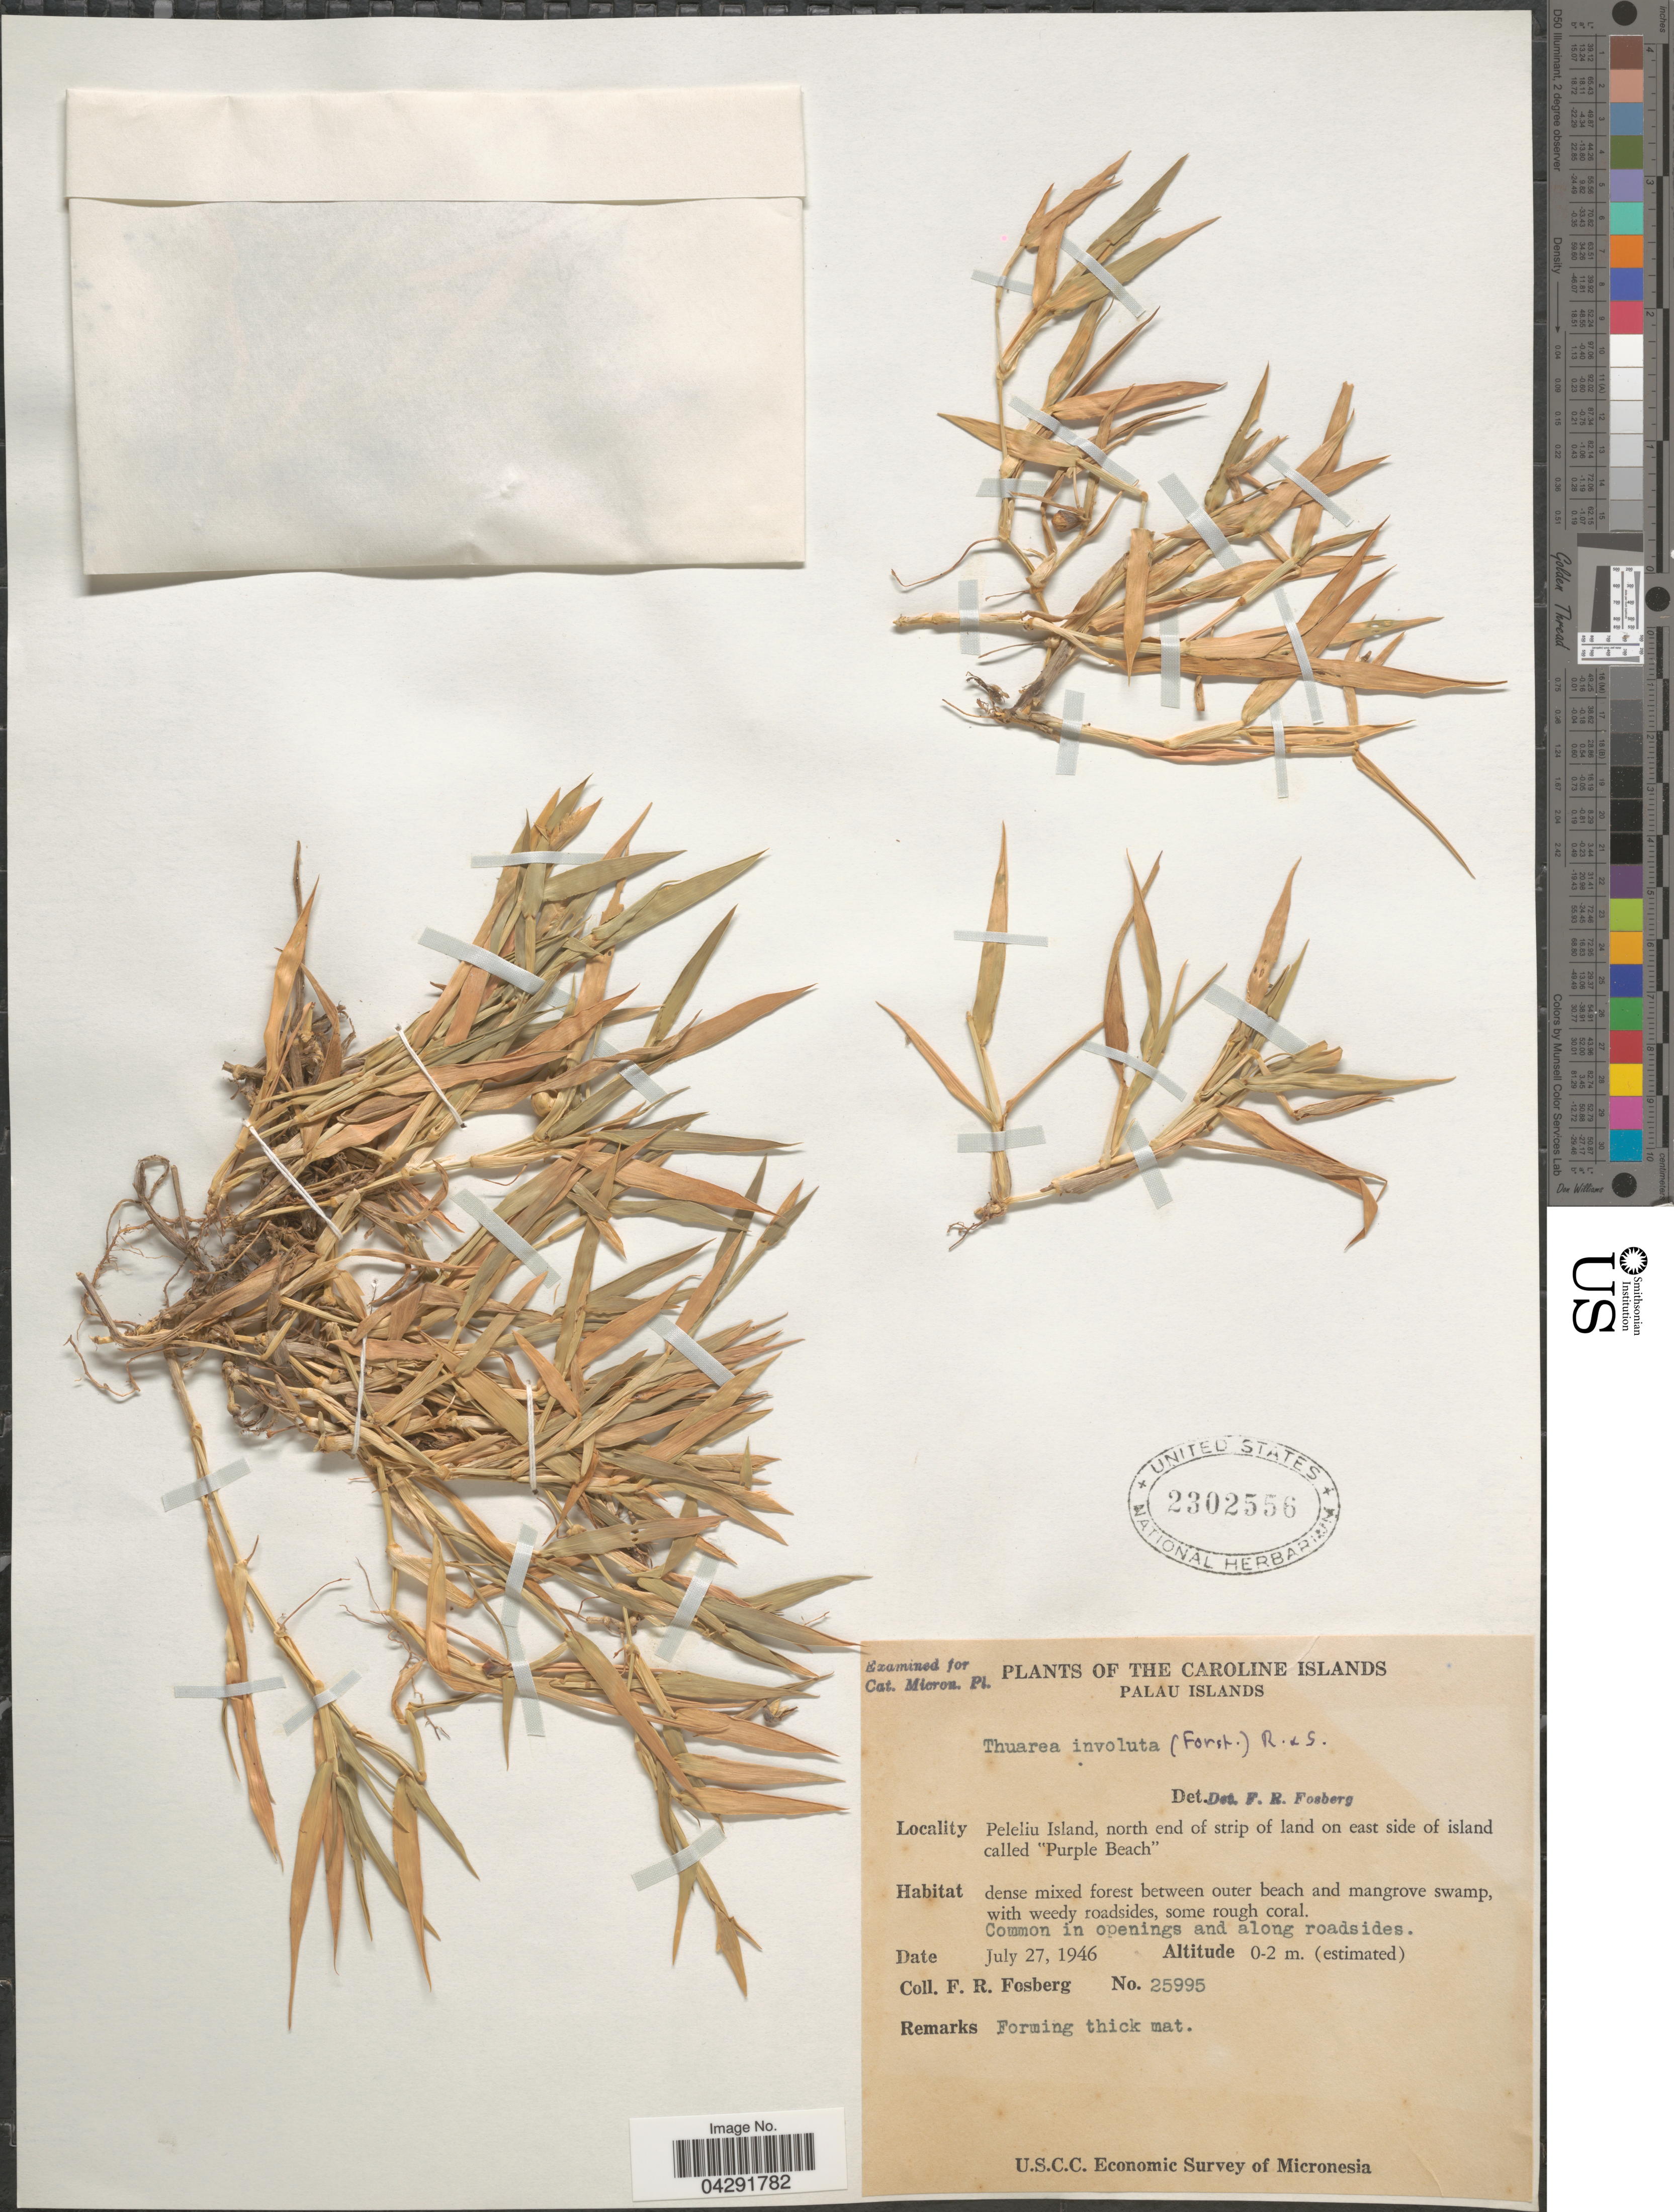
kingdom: Plantae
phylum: Tracheophyta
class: Liliopsida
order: Poales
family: Poaceae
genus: Thuarea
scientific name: Thuarea involuta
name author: (G. Forst.) R. Br. ex Sm.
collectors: F. R. Fosberg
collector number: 25995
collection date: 1946-07-27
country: Palau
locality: Caroline Islands. Palau Islands. Peleliu Island, north end of strip of land on east side of island called "Purple Beach". Common in openings and along roadsides. U.S.C.C. Economic Survey of Micronesia.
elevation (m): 0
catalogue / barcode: US 2302556